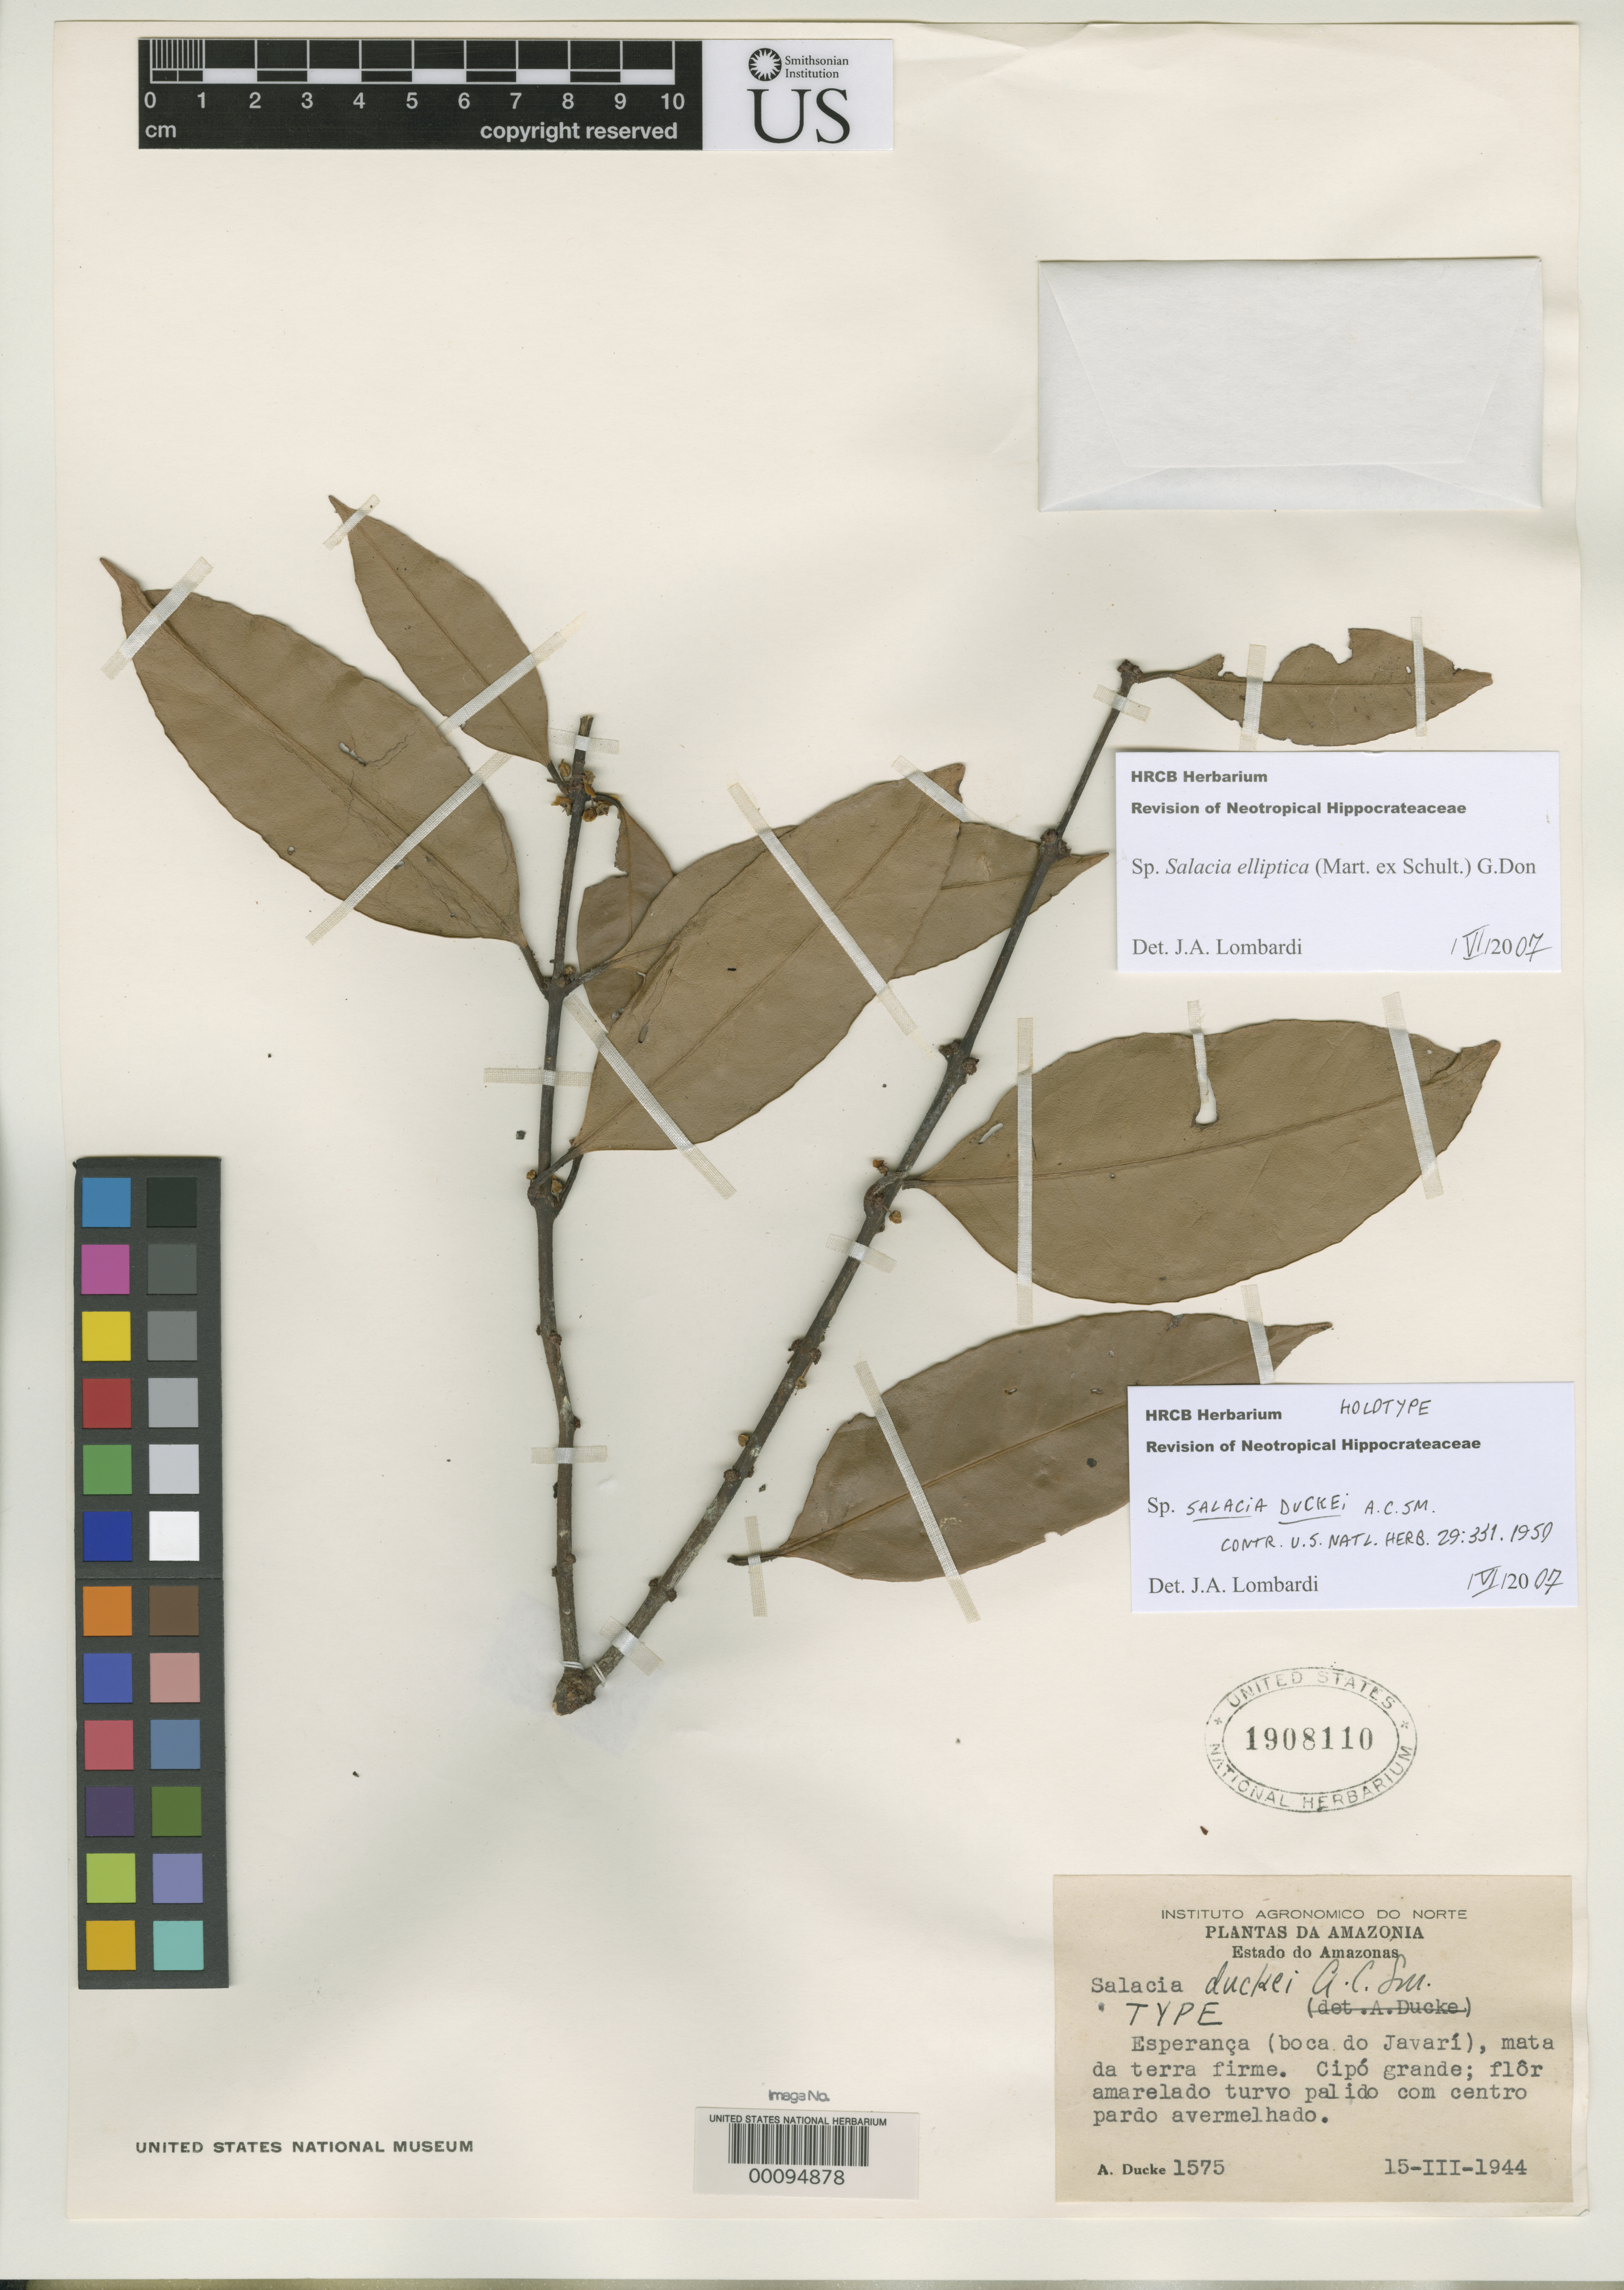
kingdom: Plantae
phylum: Tracheophyta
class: Magnoliopsida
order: Celastrales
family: Celastraceae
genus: Salacia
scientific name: Salacia duckei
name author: A.C. Sm.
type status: Holotype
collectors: A. Ducke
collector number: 1575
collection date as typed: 15 Mar 1944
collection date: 1944-03-15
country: Brazil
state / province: Amazonas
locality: Esperanca, mouth of Rio Javary.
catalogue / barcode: US 1908110